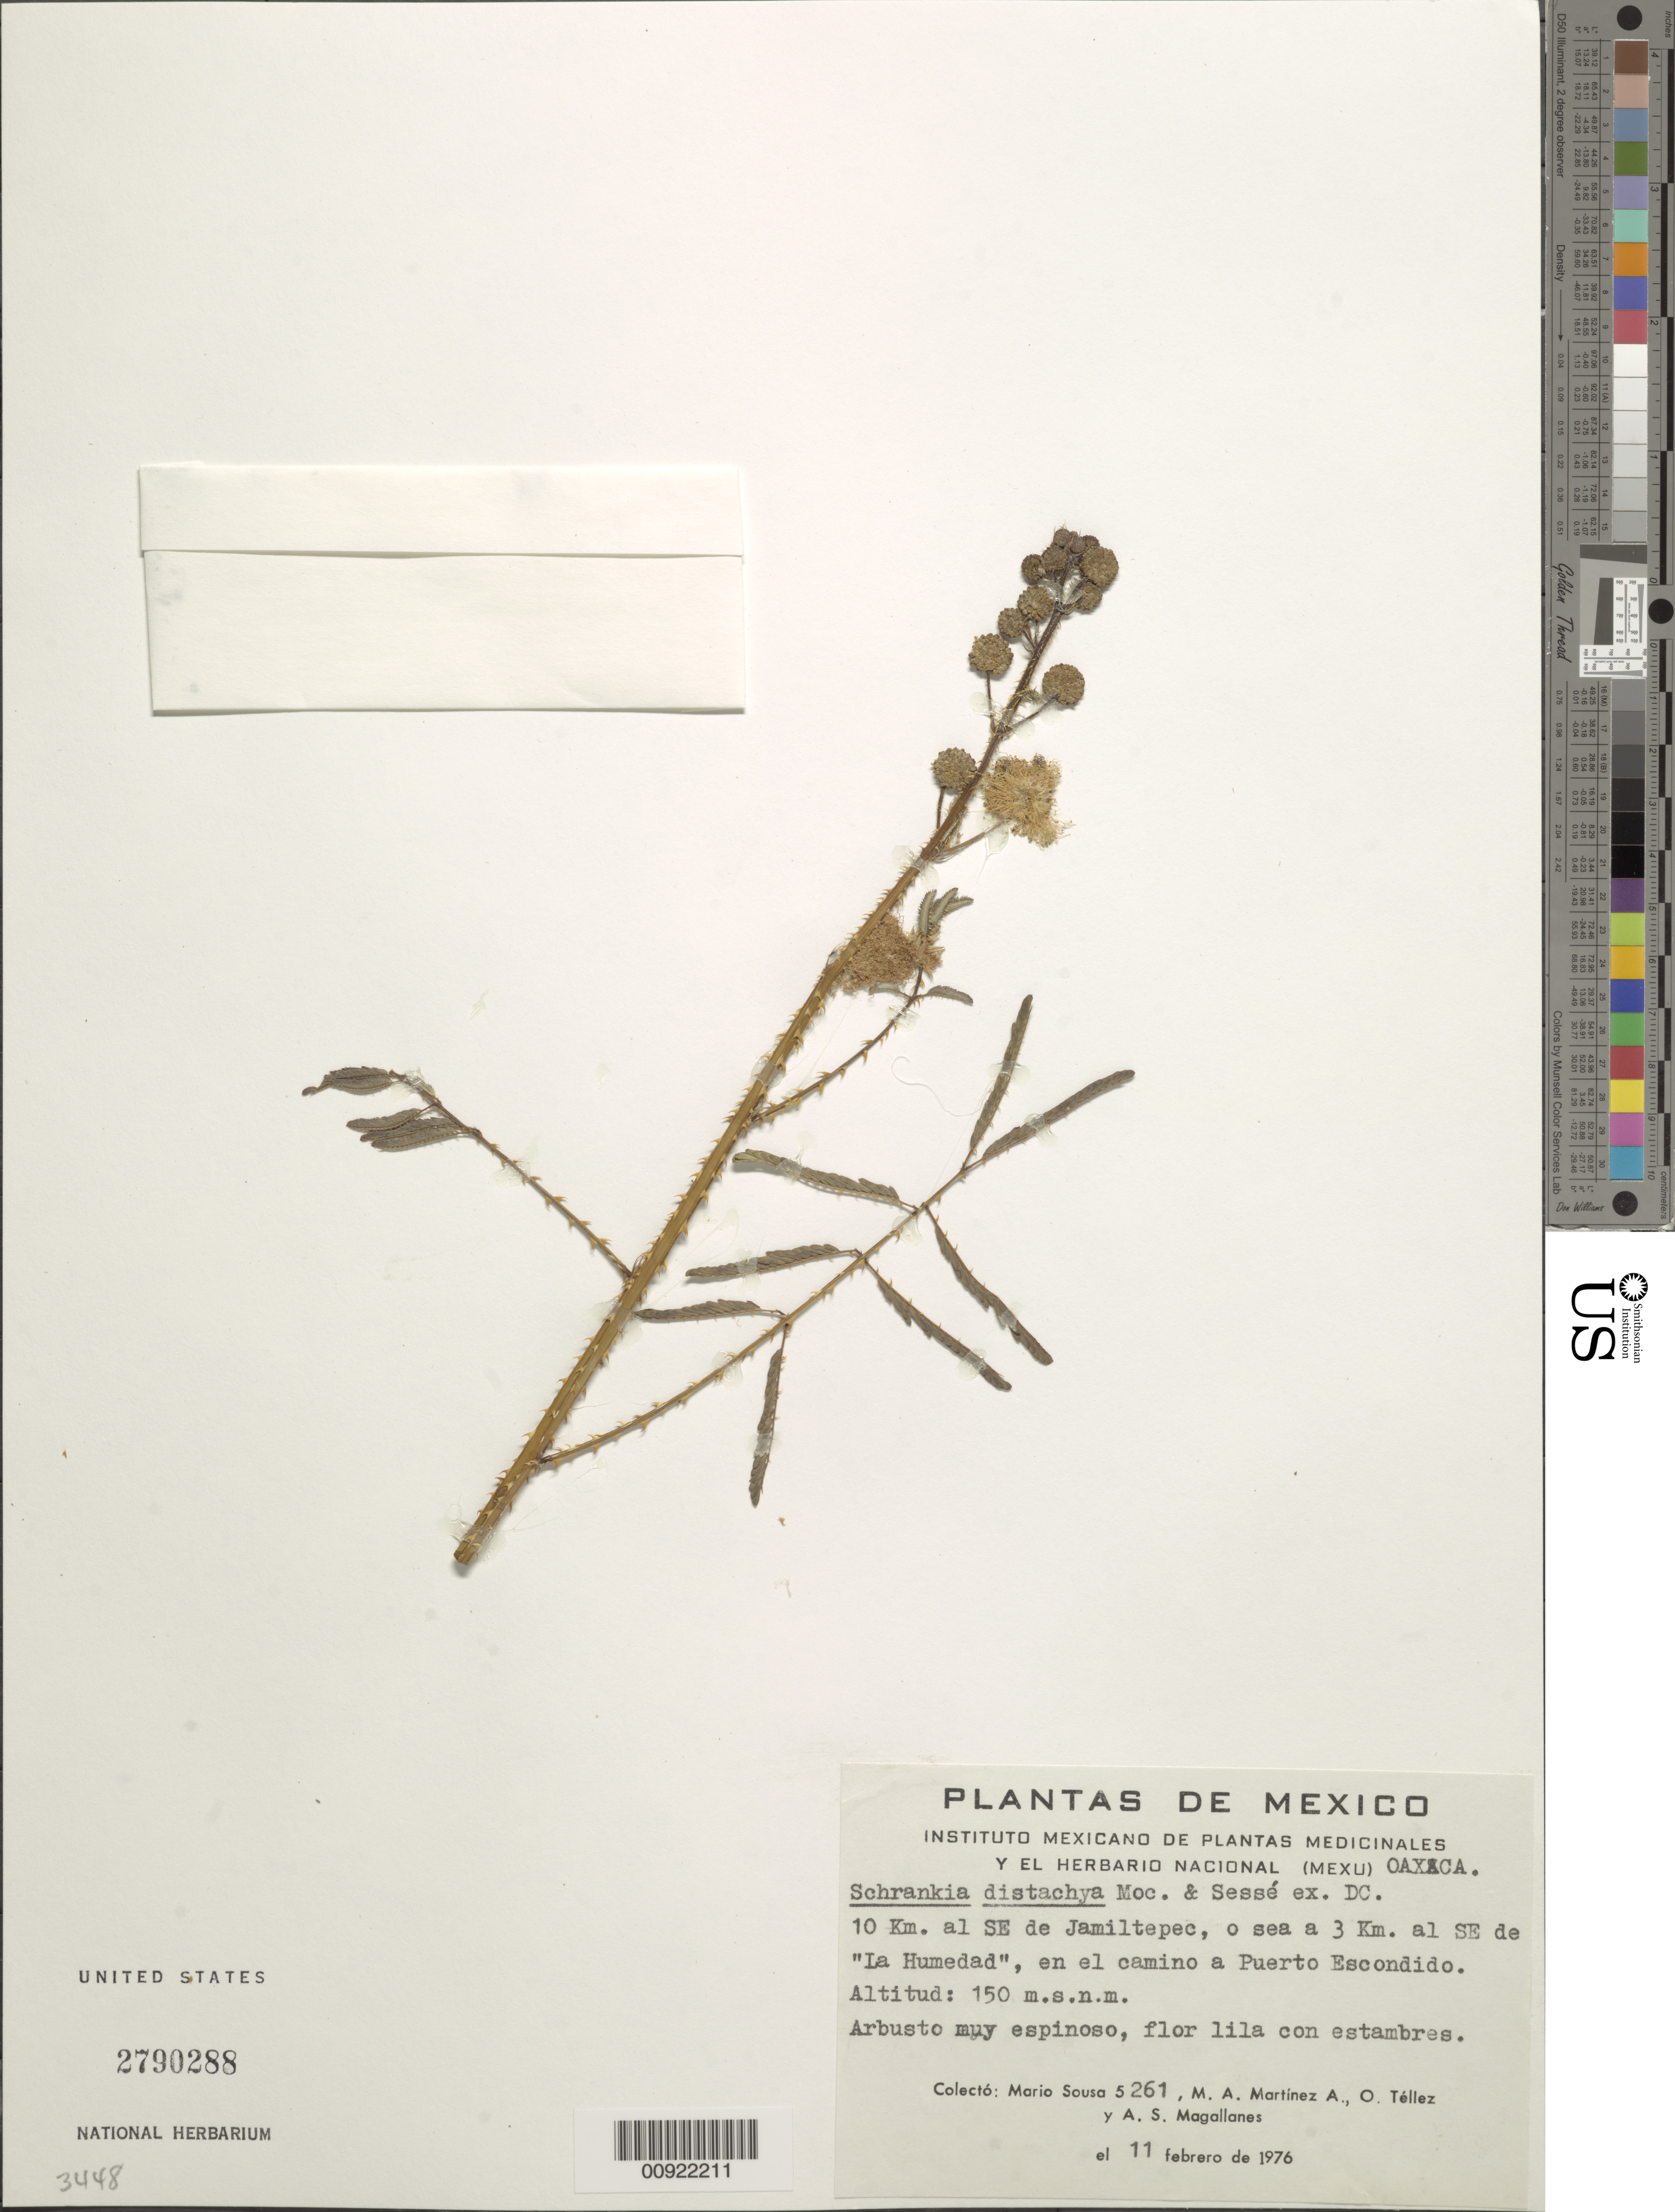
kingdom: Plantae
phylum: Tracheophyta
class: Magnoliopsida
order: Fabales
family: Fabaceae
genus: Mimosa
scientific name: Mimosa robusta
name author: R. Grether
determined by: U.S. National Herbarium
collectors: M. Sousa S., M. A. Martínez Alfaro, O. Téllez V. & A. Magallanes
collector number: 5261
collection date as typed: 11 Feb 1976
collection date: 1976-02-11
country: Mexico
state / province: Oaxaca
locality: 10 km. al SE de Jamiltepec, o sea a 3 km. al SE de "La Humedad", en el camino a Puerto Escondido.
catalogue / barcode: US 2790288